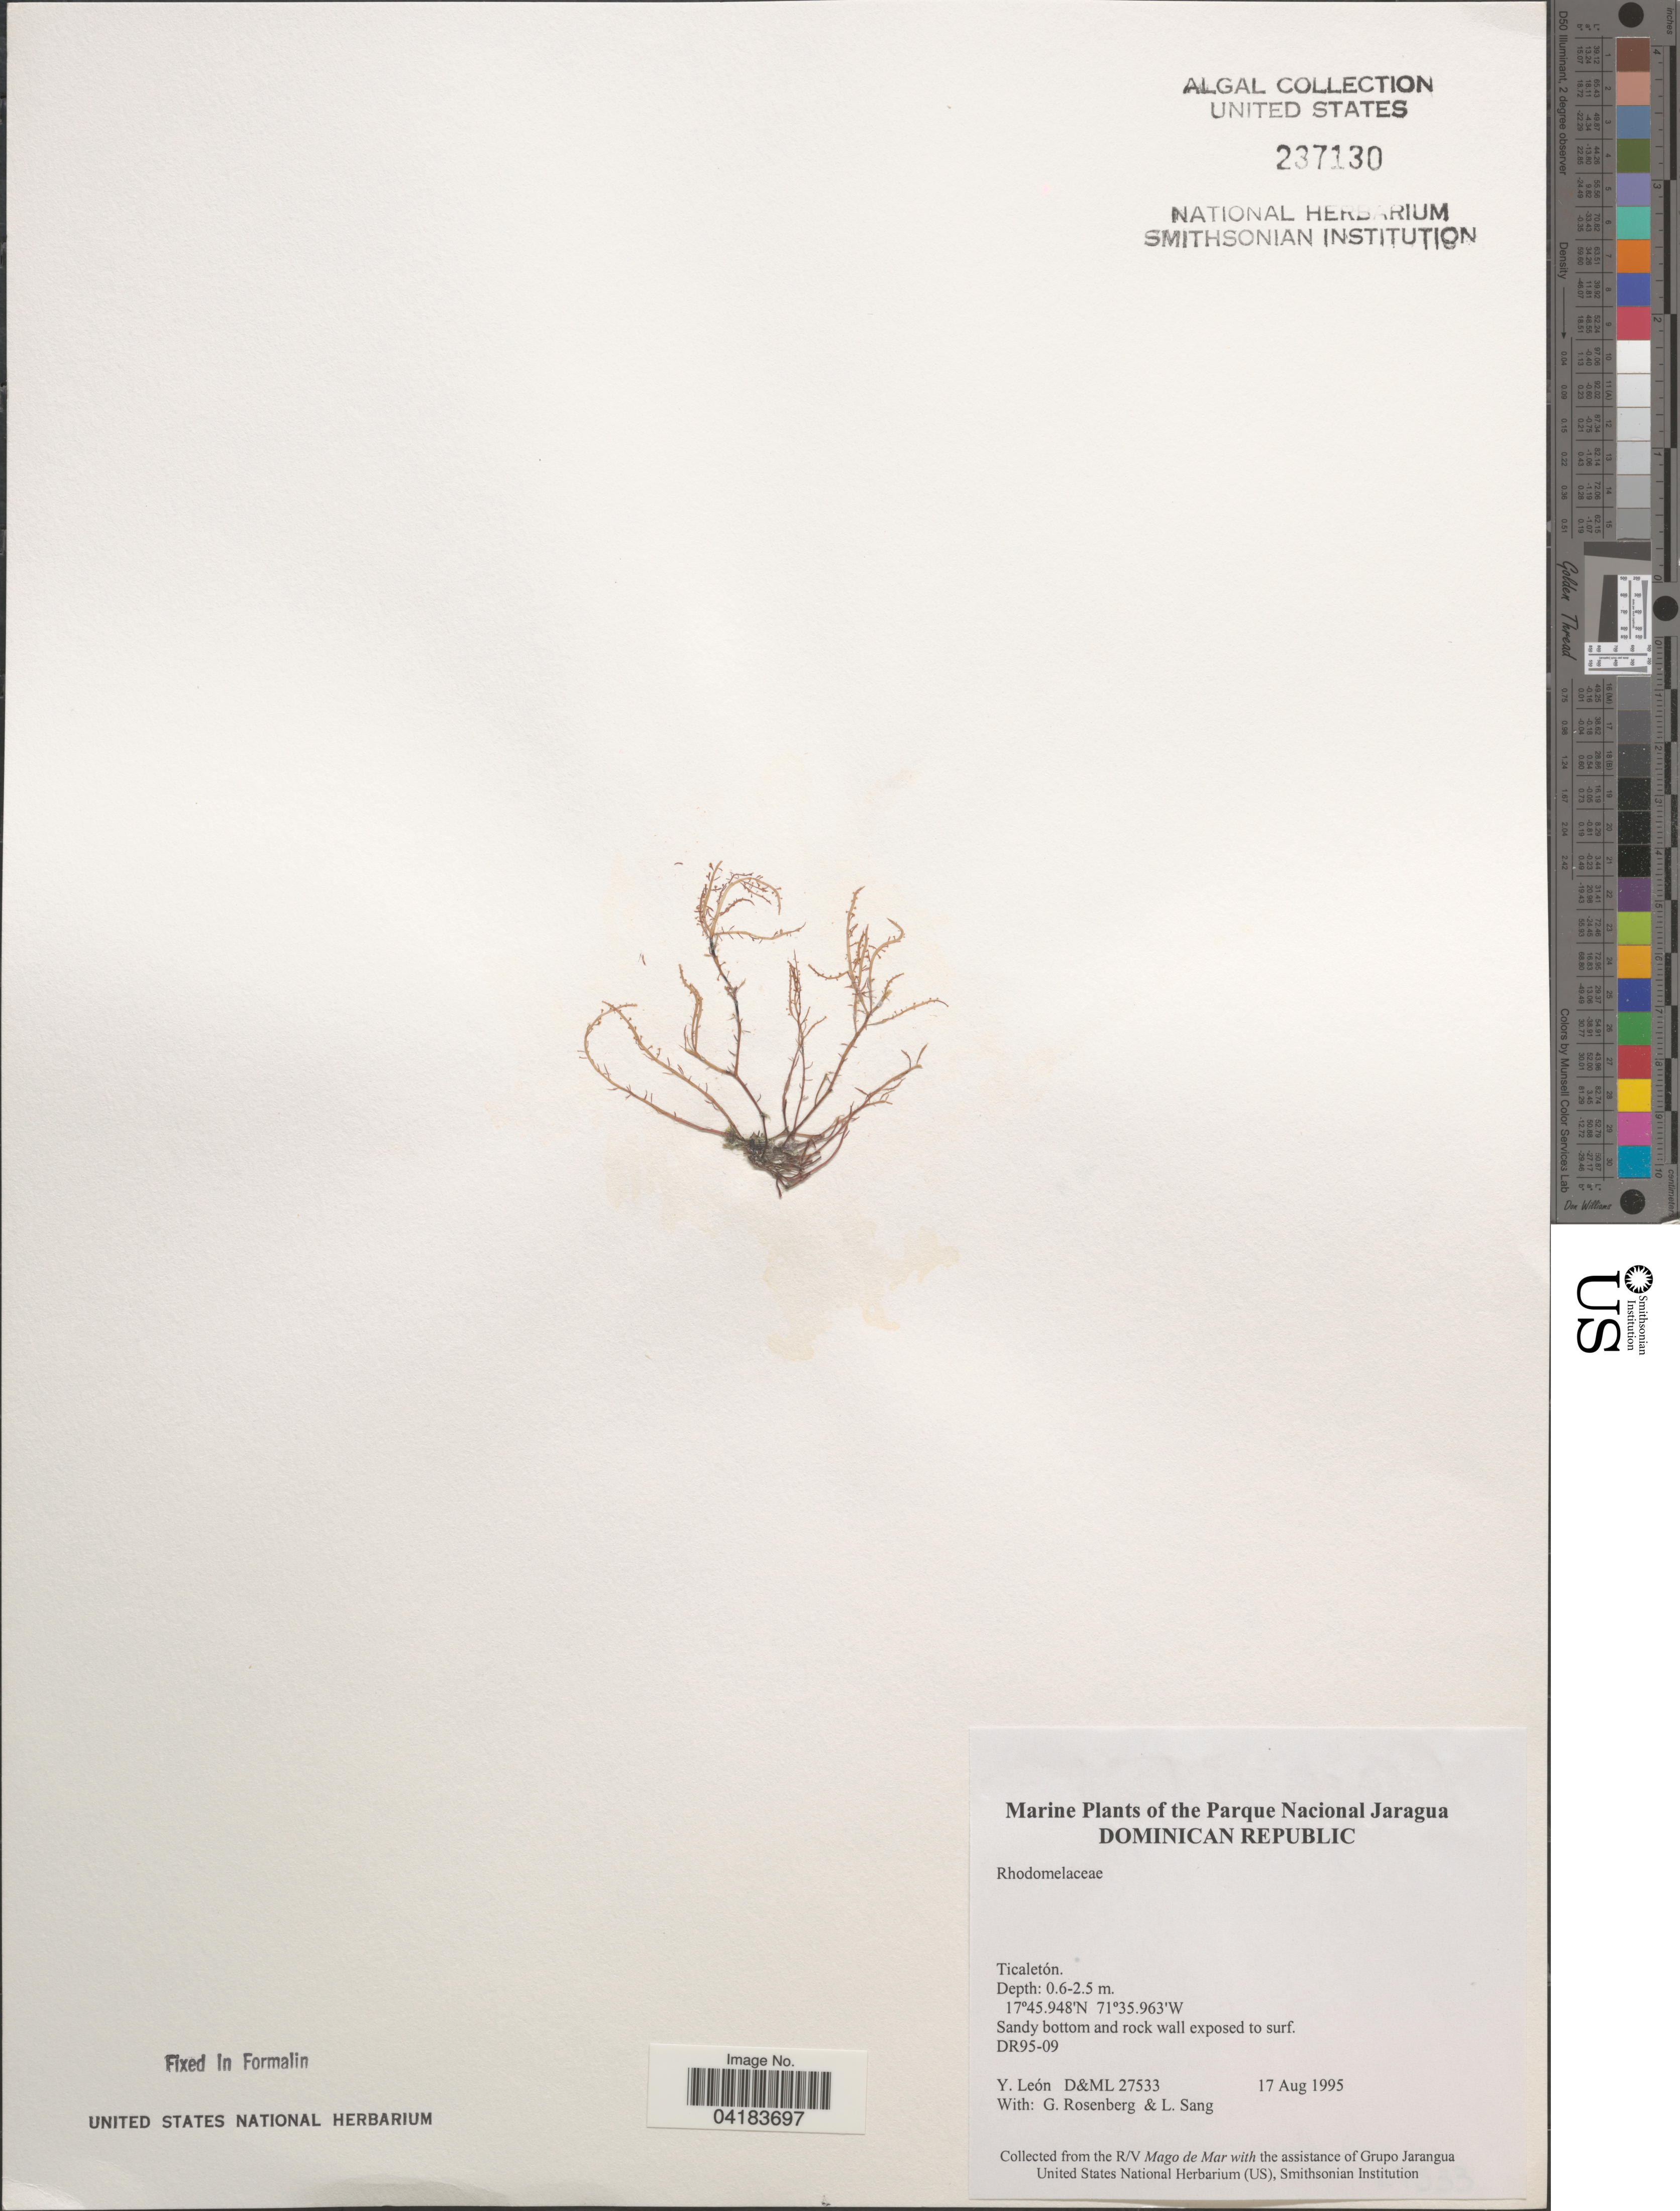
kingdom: Plantae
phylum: Rhodophyta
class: Florideophyceae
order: Ceramiales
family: Rhodomelaceae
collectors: Y. León, G. Rosenberg & L. Sang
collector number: D&ML27533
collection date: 1995-08-17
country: Dominican Republic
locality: The Parque Nacional Jaragua. Ticaletón.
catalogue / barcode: US 237130